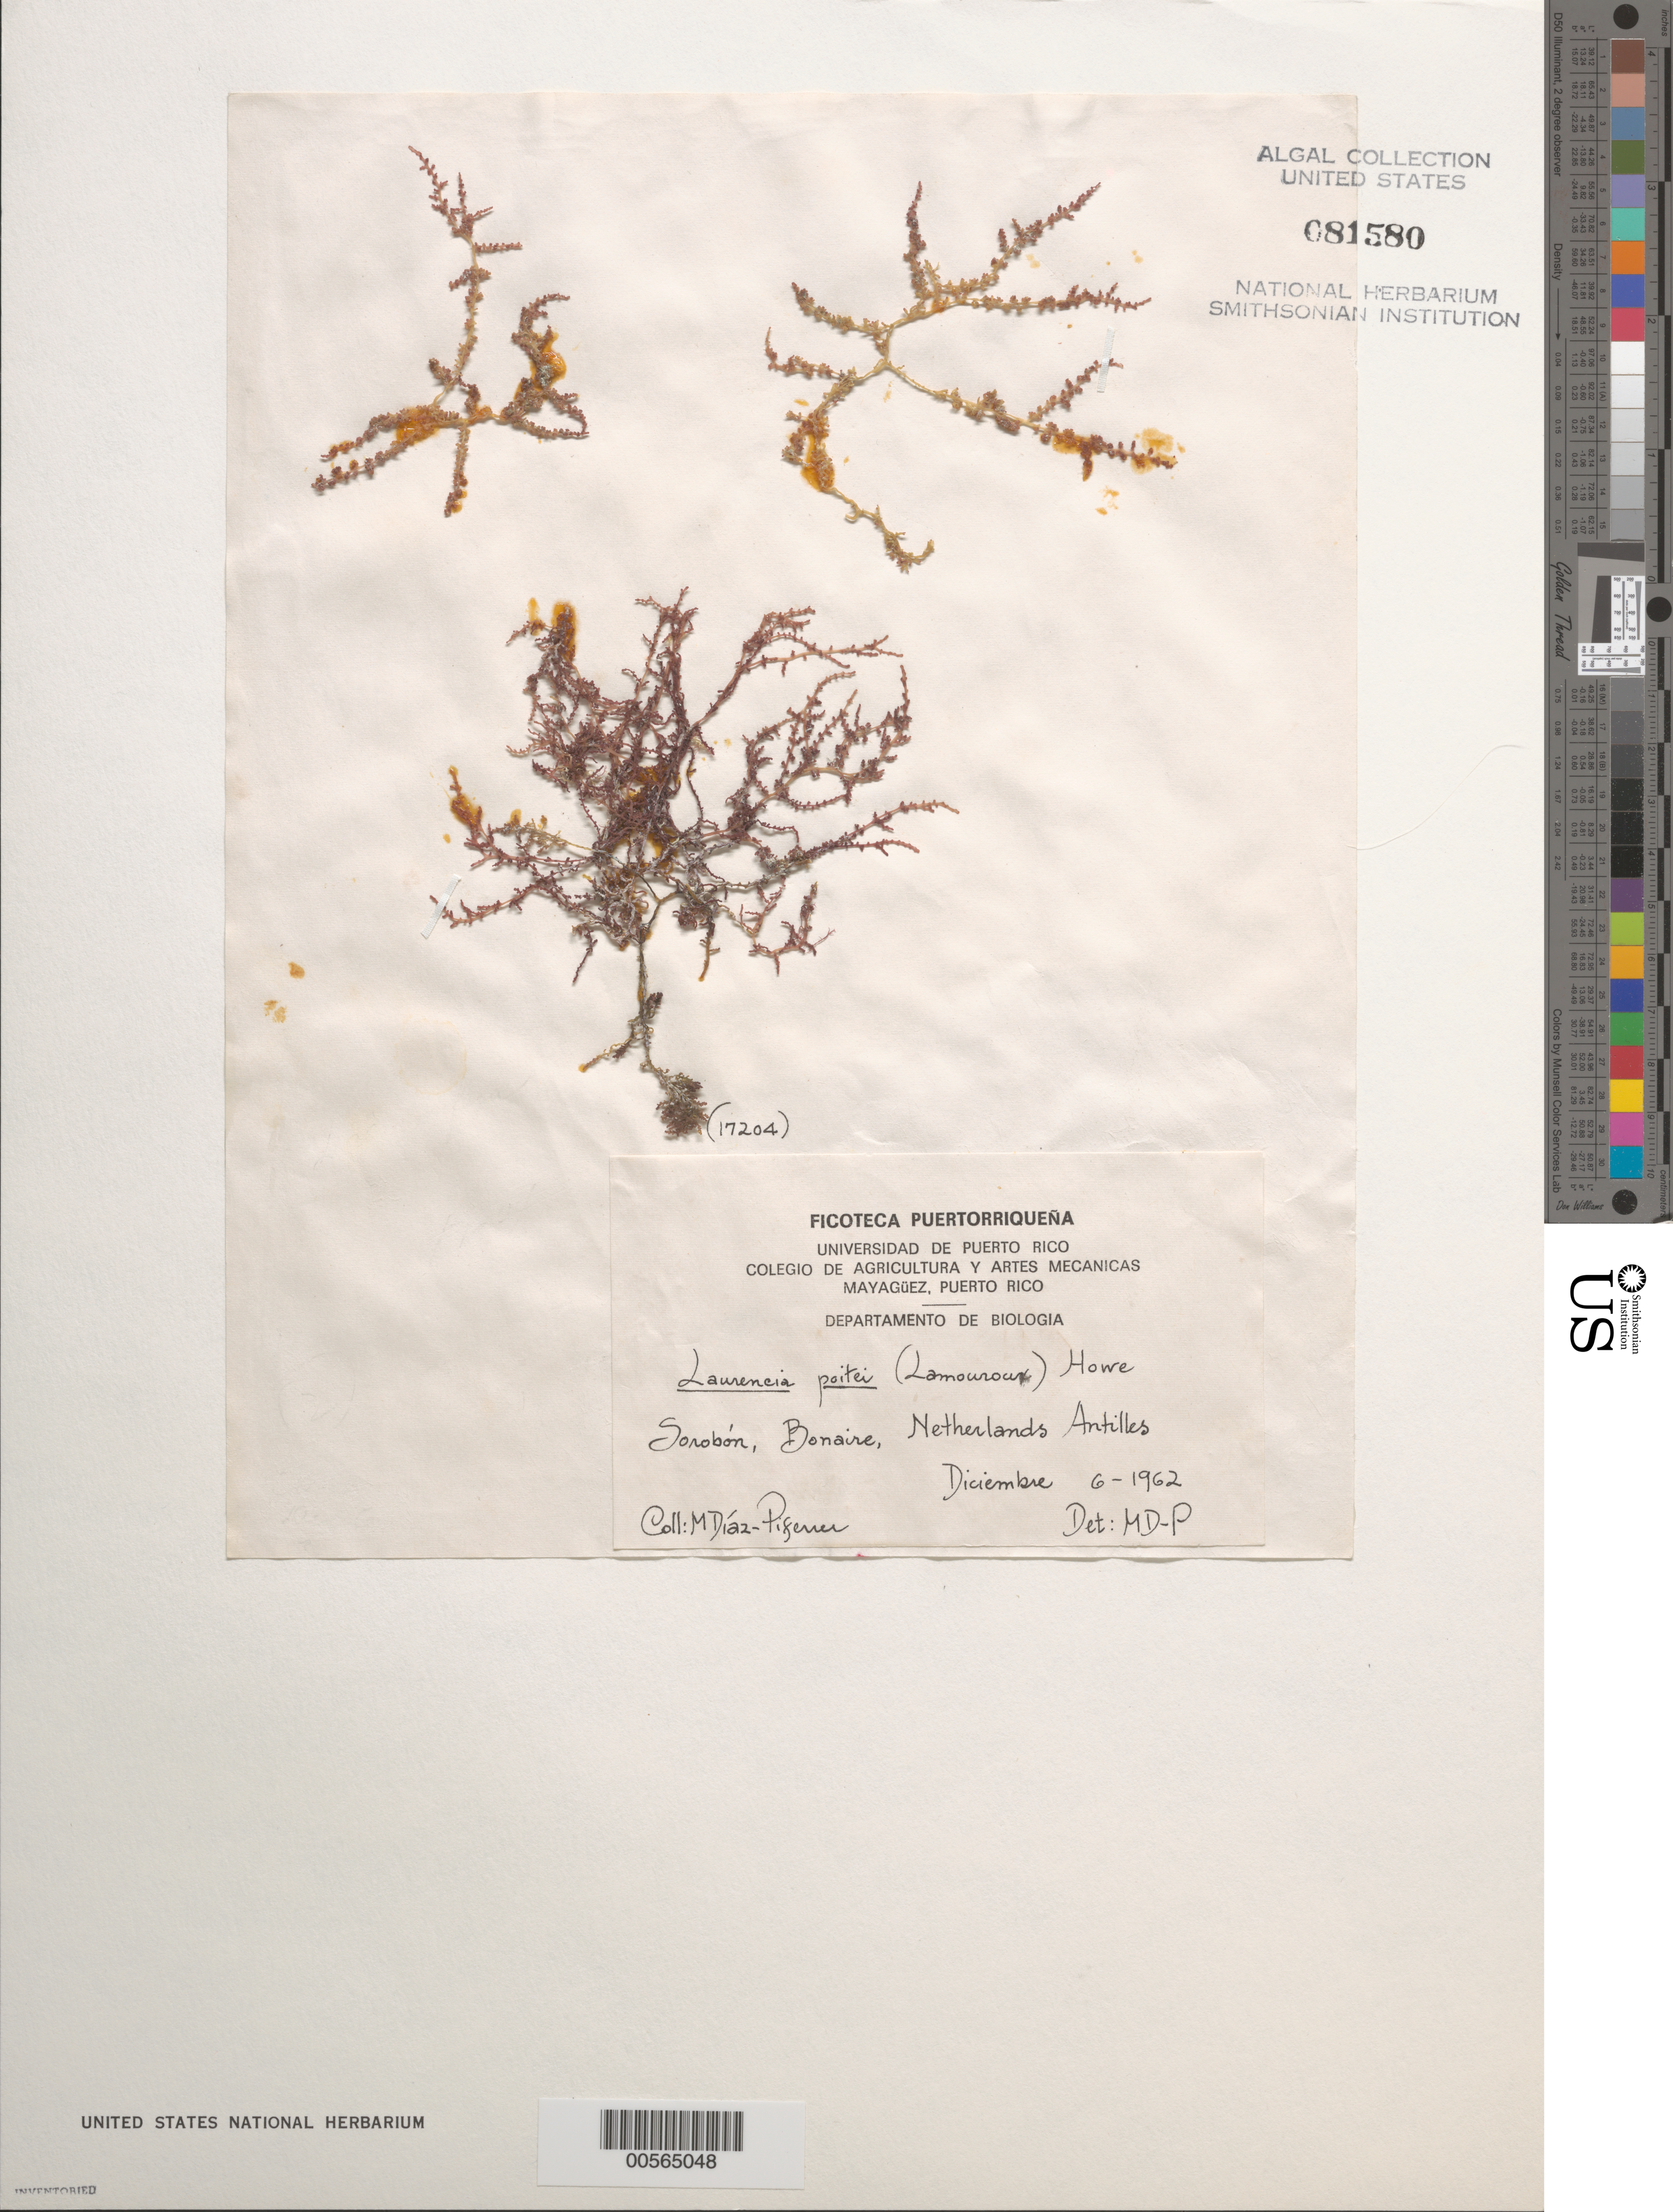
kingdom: Plantae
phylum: Rhodophyta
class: Florideophyceae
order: Ceramiales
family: Rhodomelaceae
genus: Yuzurua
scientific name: Yuzurua poiteaui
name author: (J.V.Lamouroux) Martin-Lescanne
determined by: Brooks, B. L., (BOT), Smithsonian Institution - National Museum of Natural History (UNITED STATES)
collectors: M. Diaz-Piferrer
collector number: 17204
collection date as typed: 06 Dec 1962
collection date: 1962-12-06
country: Netherlands Antilles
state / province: ABC Islands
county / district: Bonaire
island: Bonaire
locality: Sorobon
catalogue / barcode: US 81580